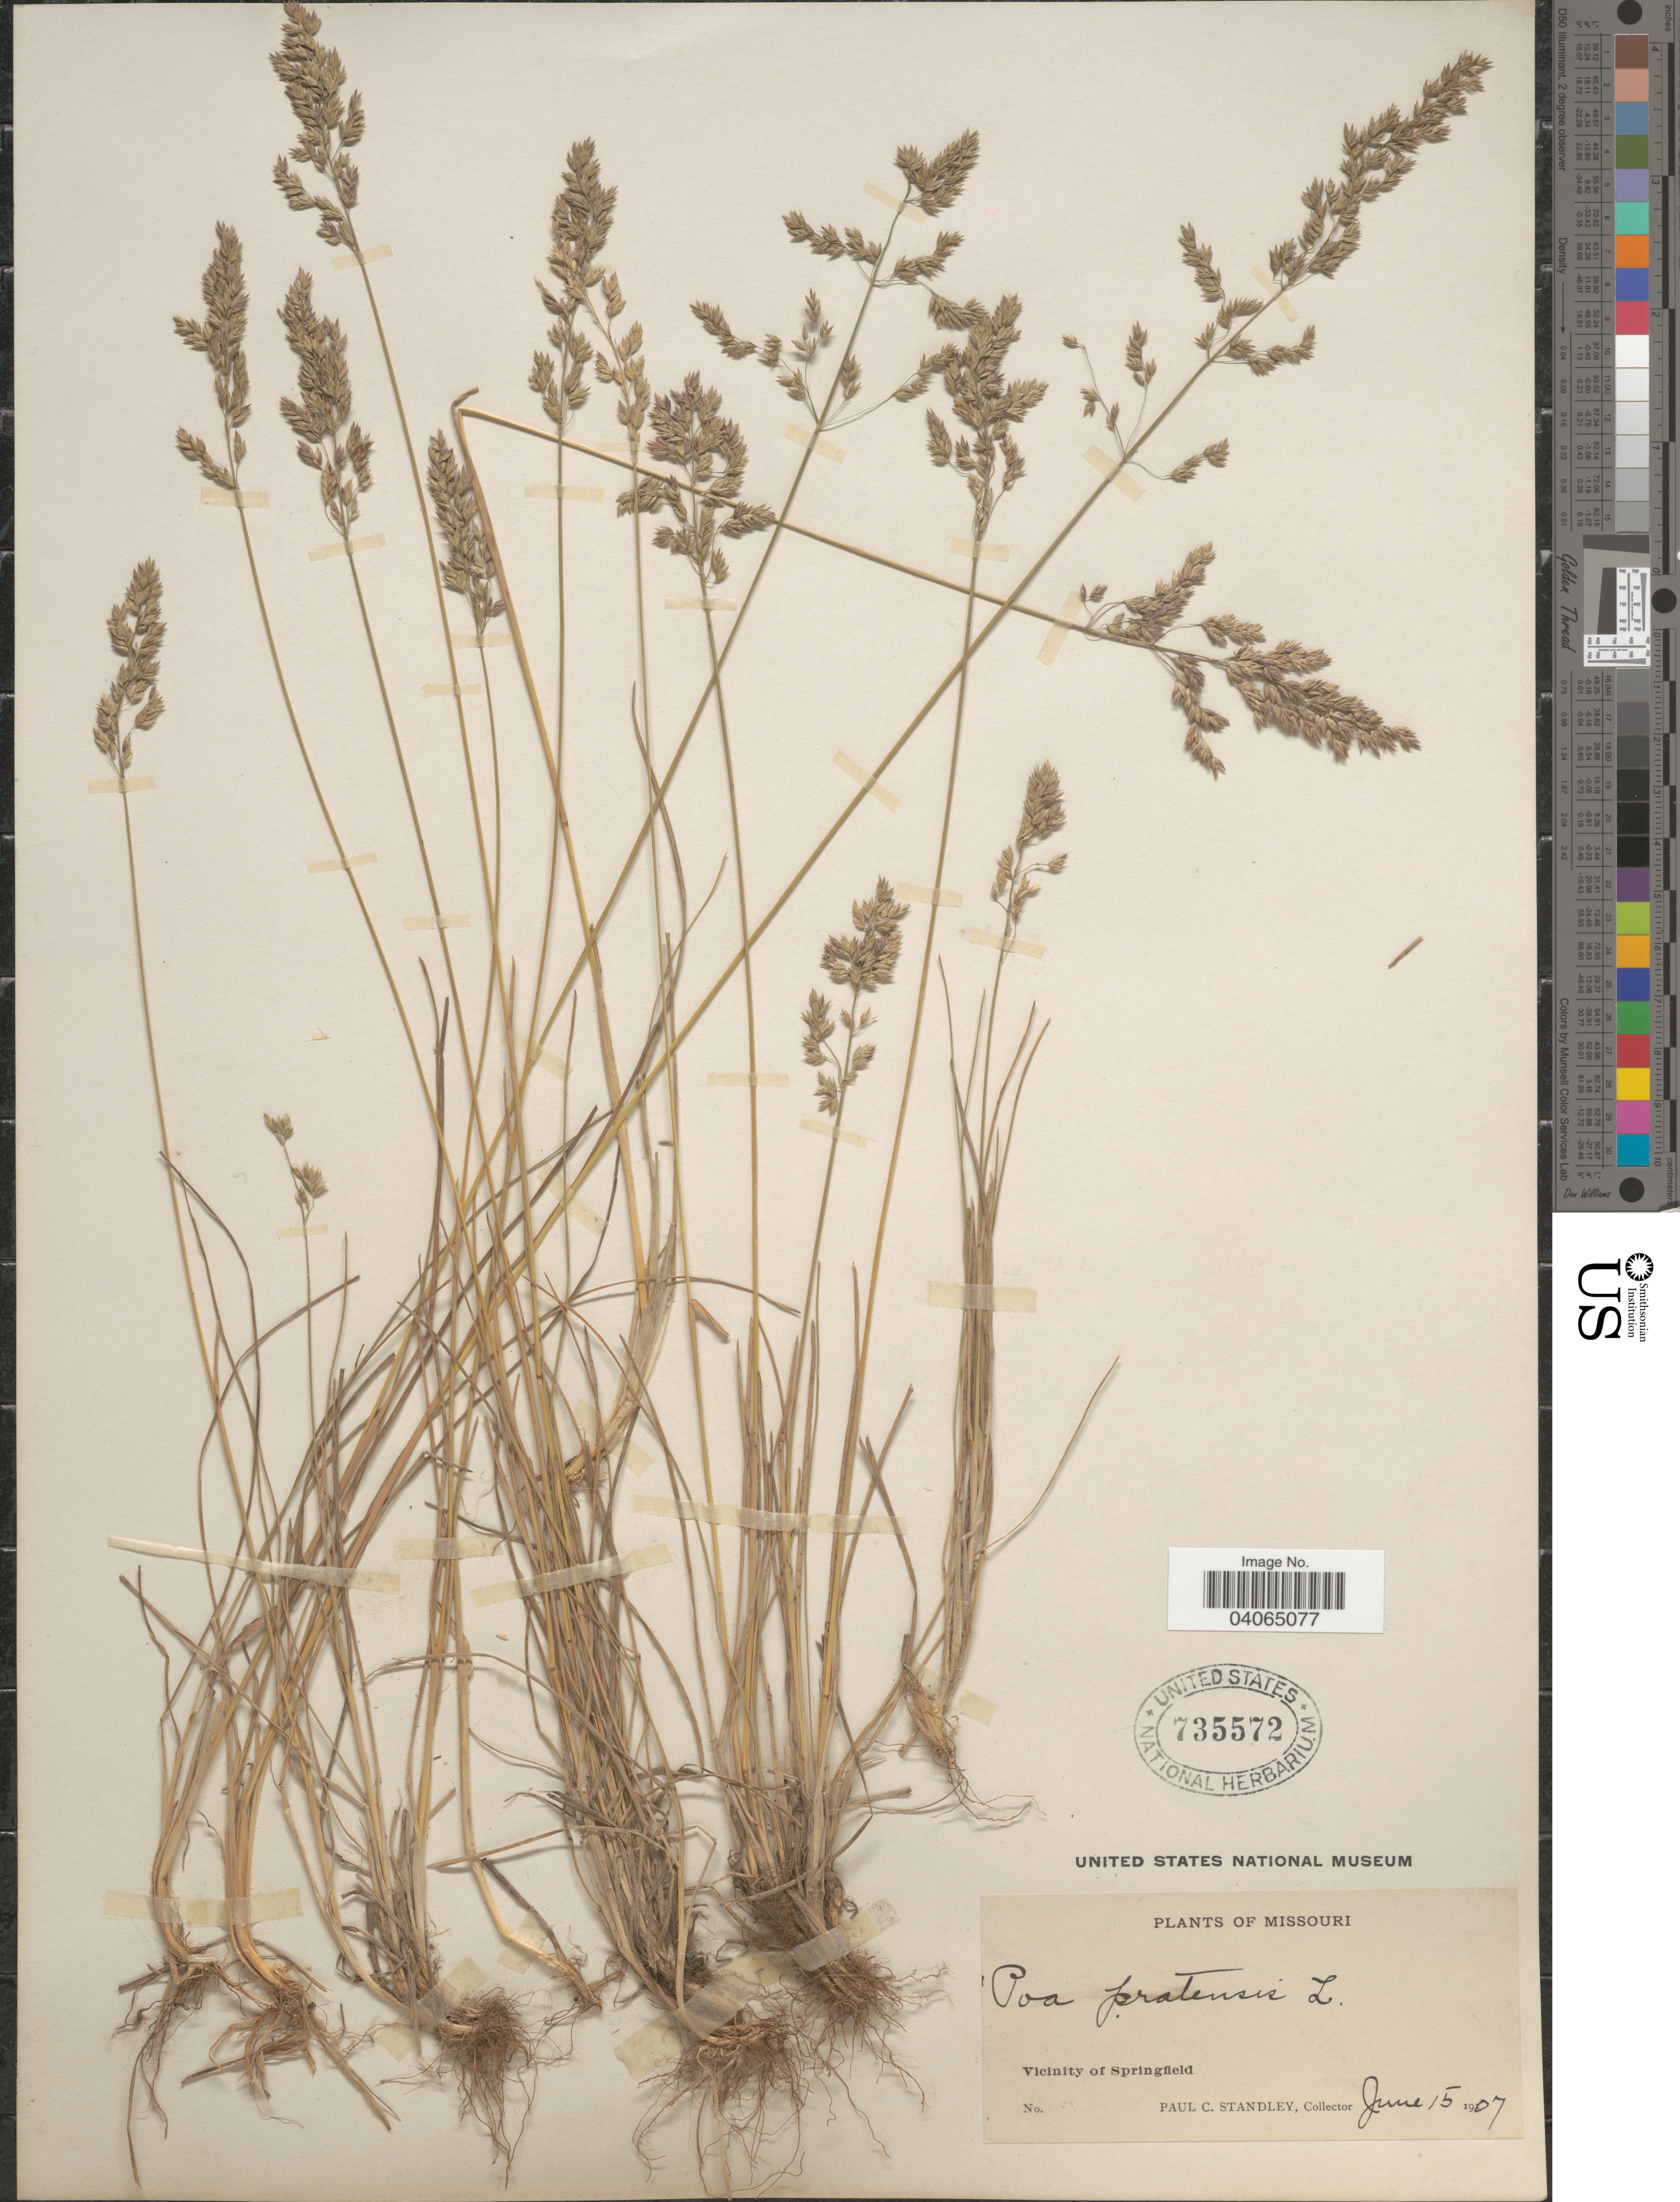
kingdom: Plantae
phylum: Tracheophyta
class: Liliopsida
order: Poales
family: Poaceae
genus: Poa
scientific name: Poa pratensis subsp. angustifolia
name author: (L.) Lej.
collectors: P. C. Standley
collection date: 1907-06-15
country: United States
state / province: Missouri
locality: Vicinity of Springfield.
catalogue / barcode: US 735572